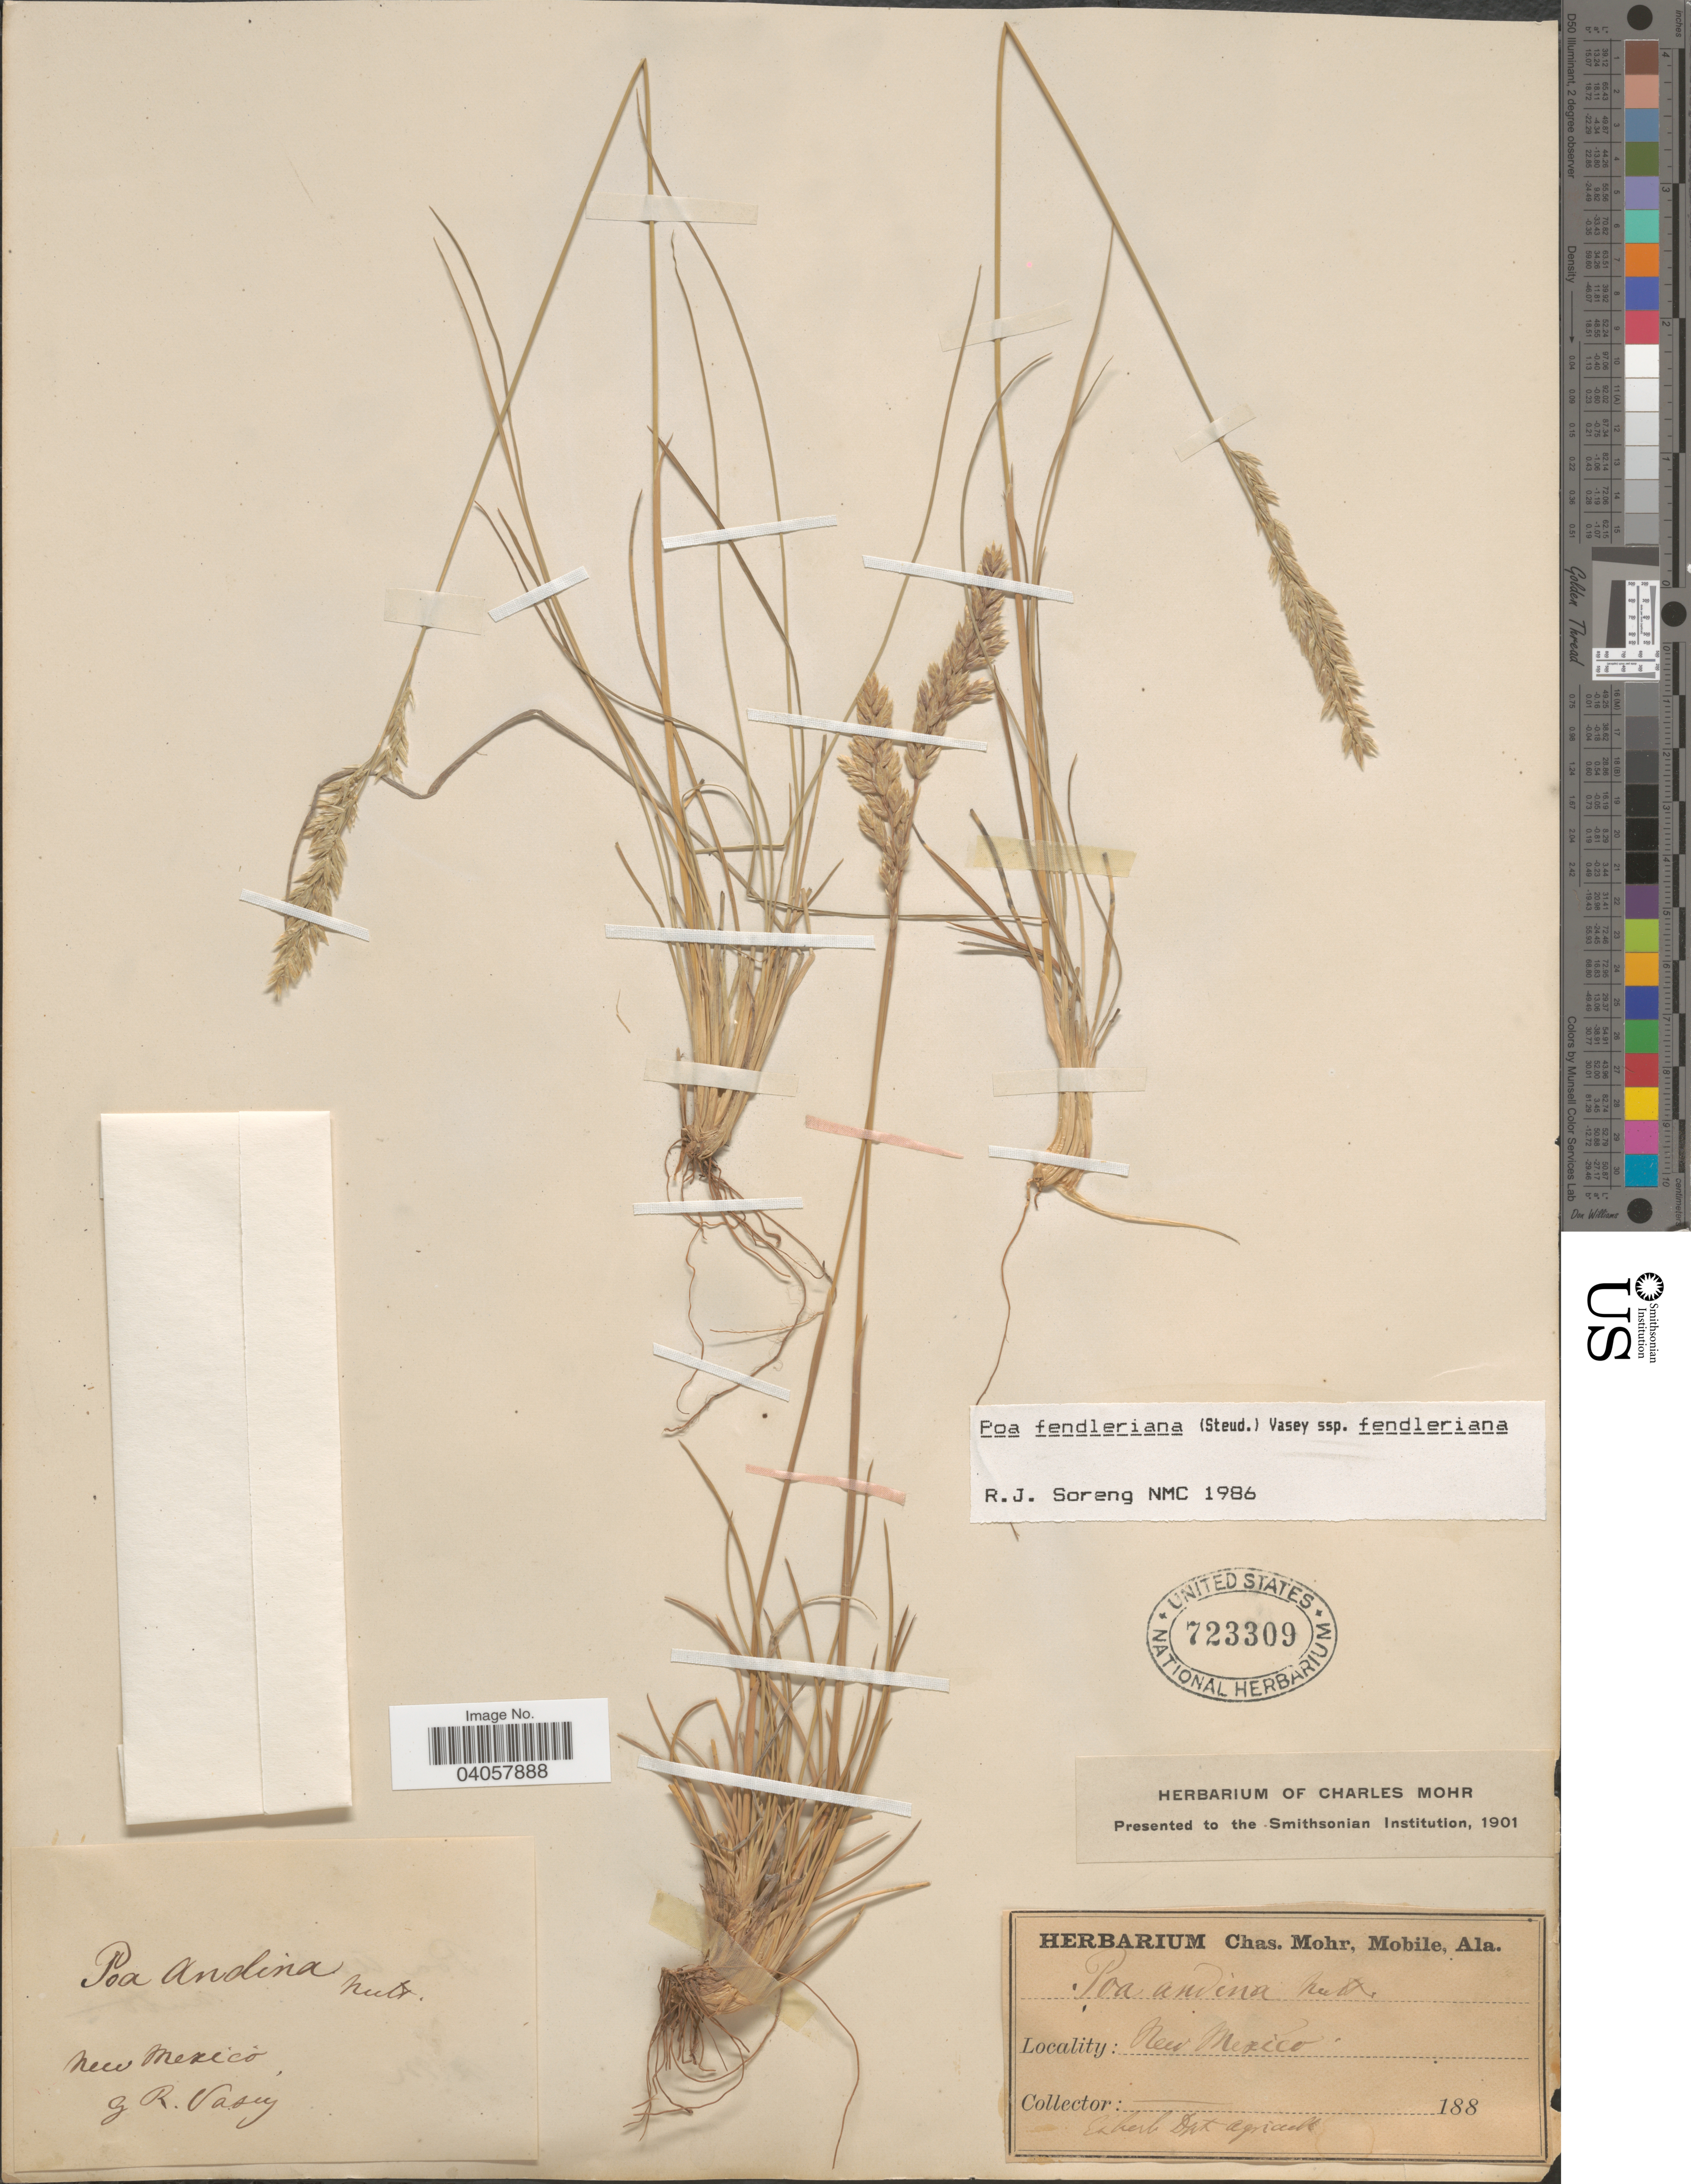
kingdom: Plantae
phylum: Tracheophyta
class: Liliopsida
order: Poales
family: Poaceae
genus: Poa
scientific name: Poa fendleriana subsp. fendleriana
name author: (Steud.) Vasey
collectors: G. R. Vasey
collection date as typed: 188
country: United States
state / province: New Mexico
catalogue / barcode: US 723309